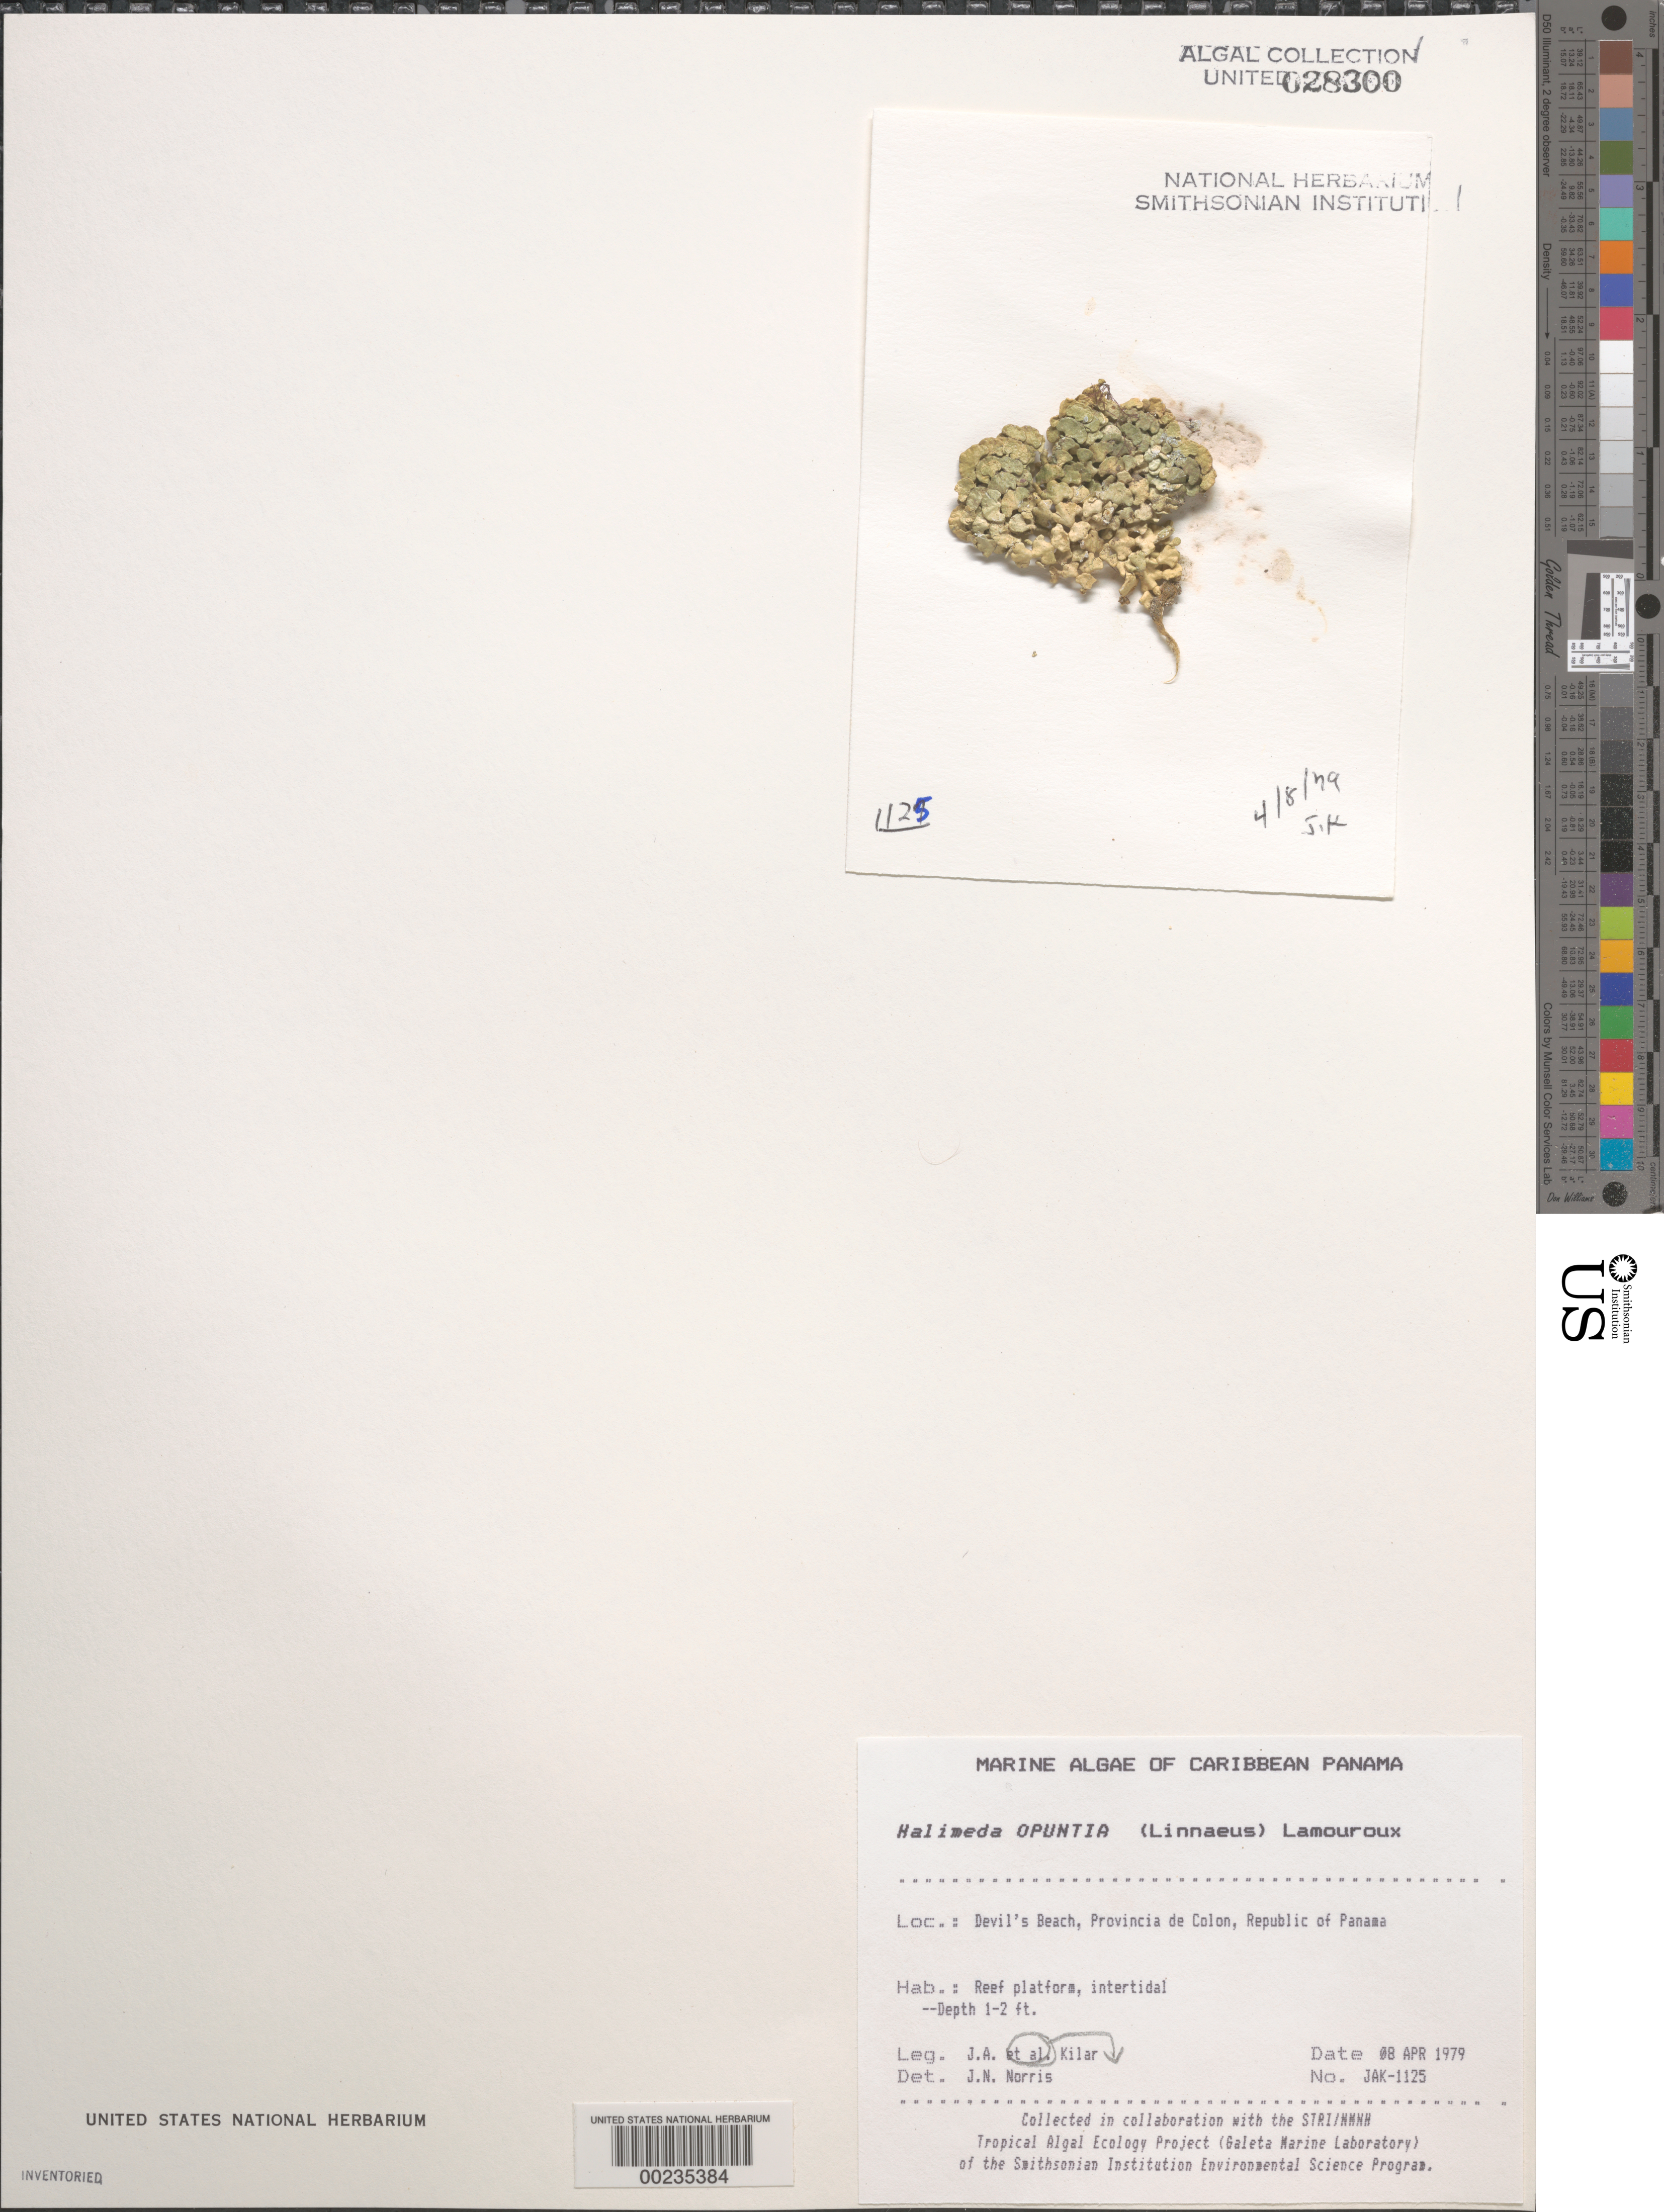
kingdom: Plantae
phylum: Chlorophyta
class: Ulvophyceae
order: Bryopsidales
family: Halimedaceae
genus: Halimeda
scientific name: Halimeda opuntia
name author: (L.) J.V.Lamouroux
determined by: Norris, James N.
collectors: J. A. Kilar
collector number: JAK-1125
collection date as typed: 08 Apr 1979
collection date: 1979-04-08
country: Panama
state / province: Colón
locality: Devil's Beach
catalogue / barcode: US 28300